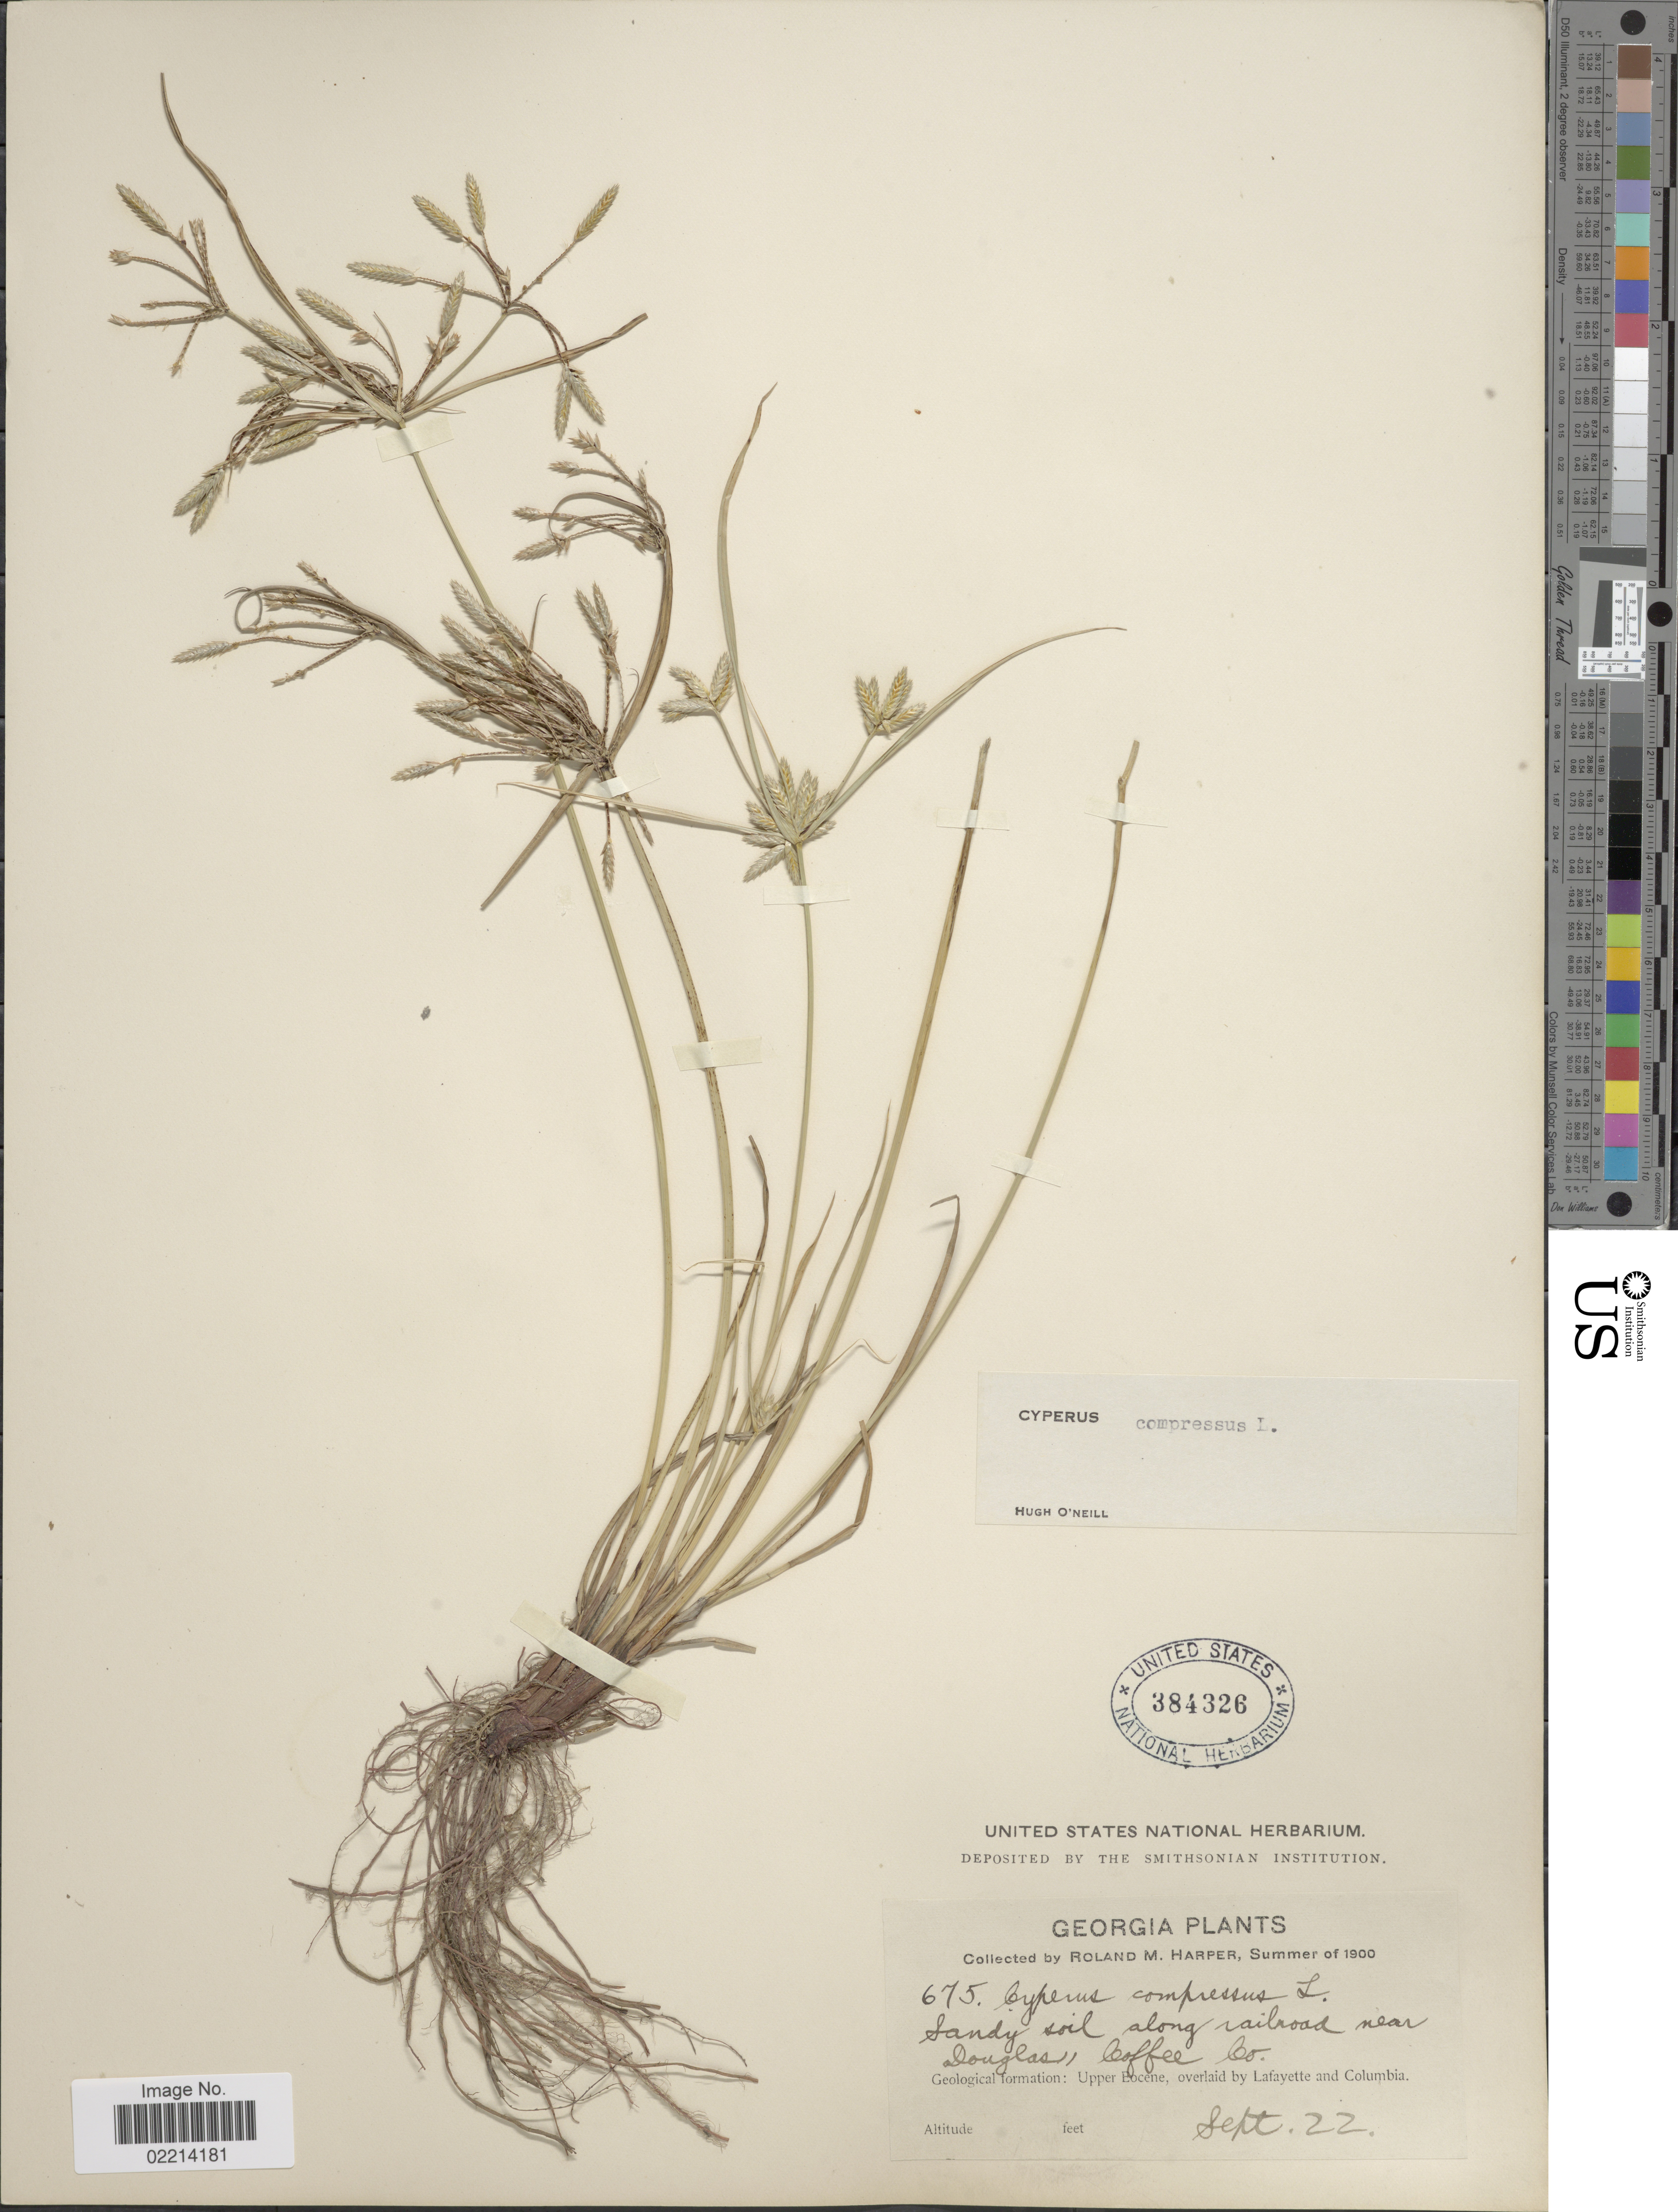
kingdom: Plantae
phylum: Tracheophyta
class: Liliopsida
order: Poales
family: Cyperaceae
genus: Cyperus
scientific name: Cyperus compressus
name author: L.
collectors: R. M. Harper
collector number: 675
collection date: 1900-09-22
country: United States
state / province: Georgia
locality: Sandy soil along railroad near Douglas, Coffee Co. Geological formation: Upper Eocene, overlaid by Lafayette and Columbia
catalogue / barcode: US 384326